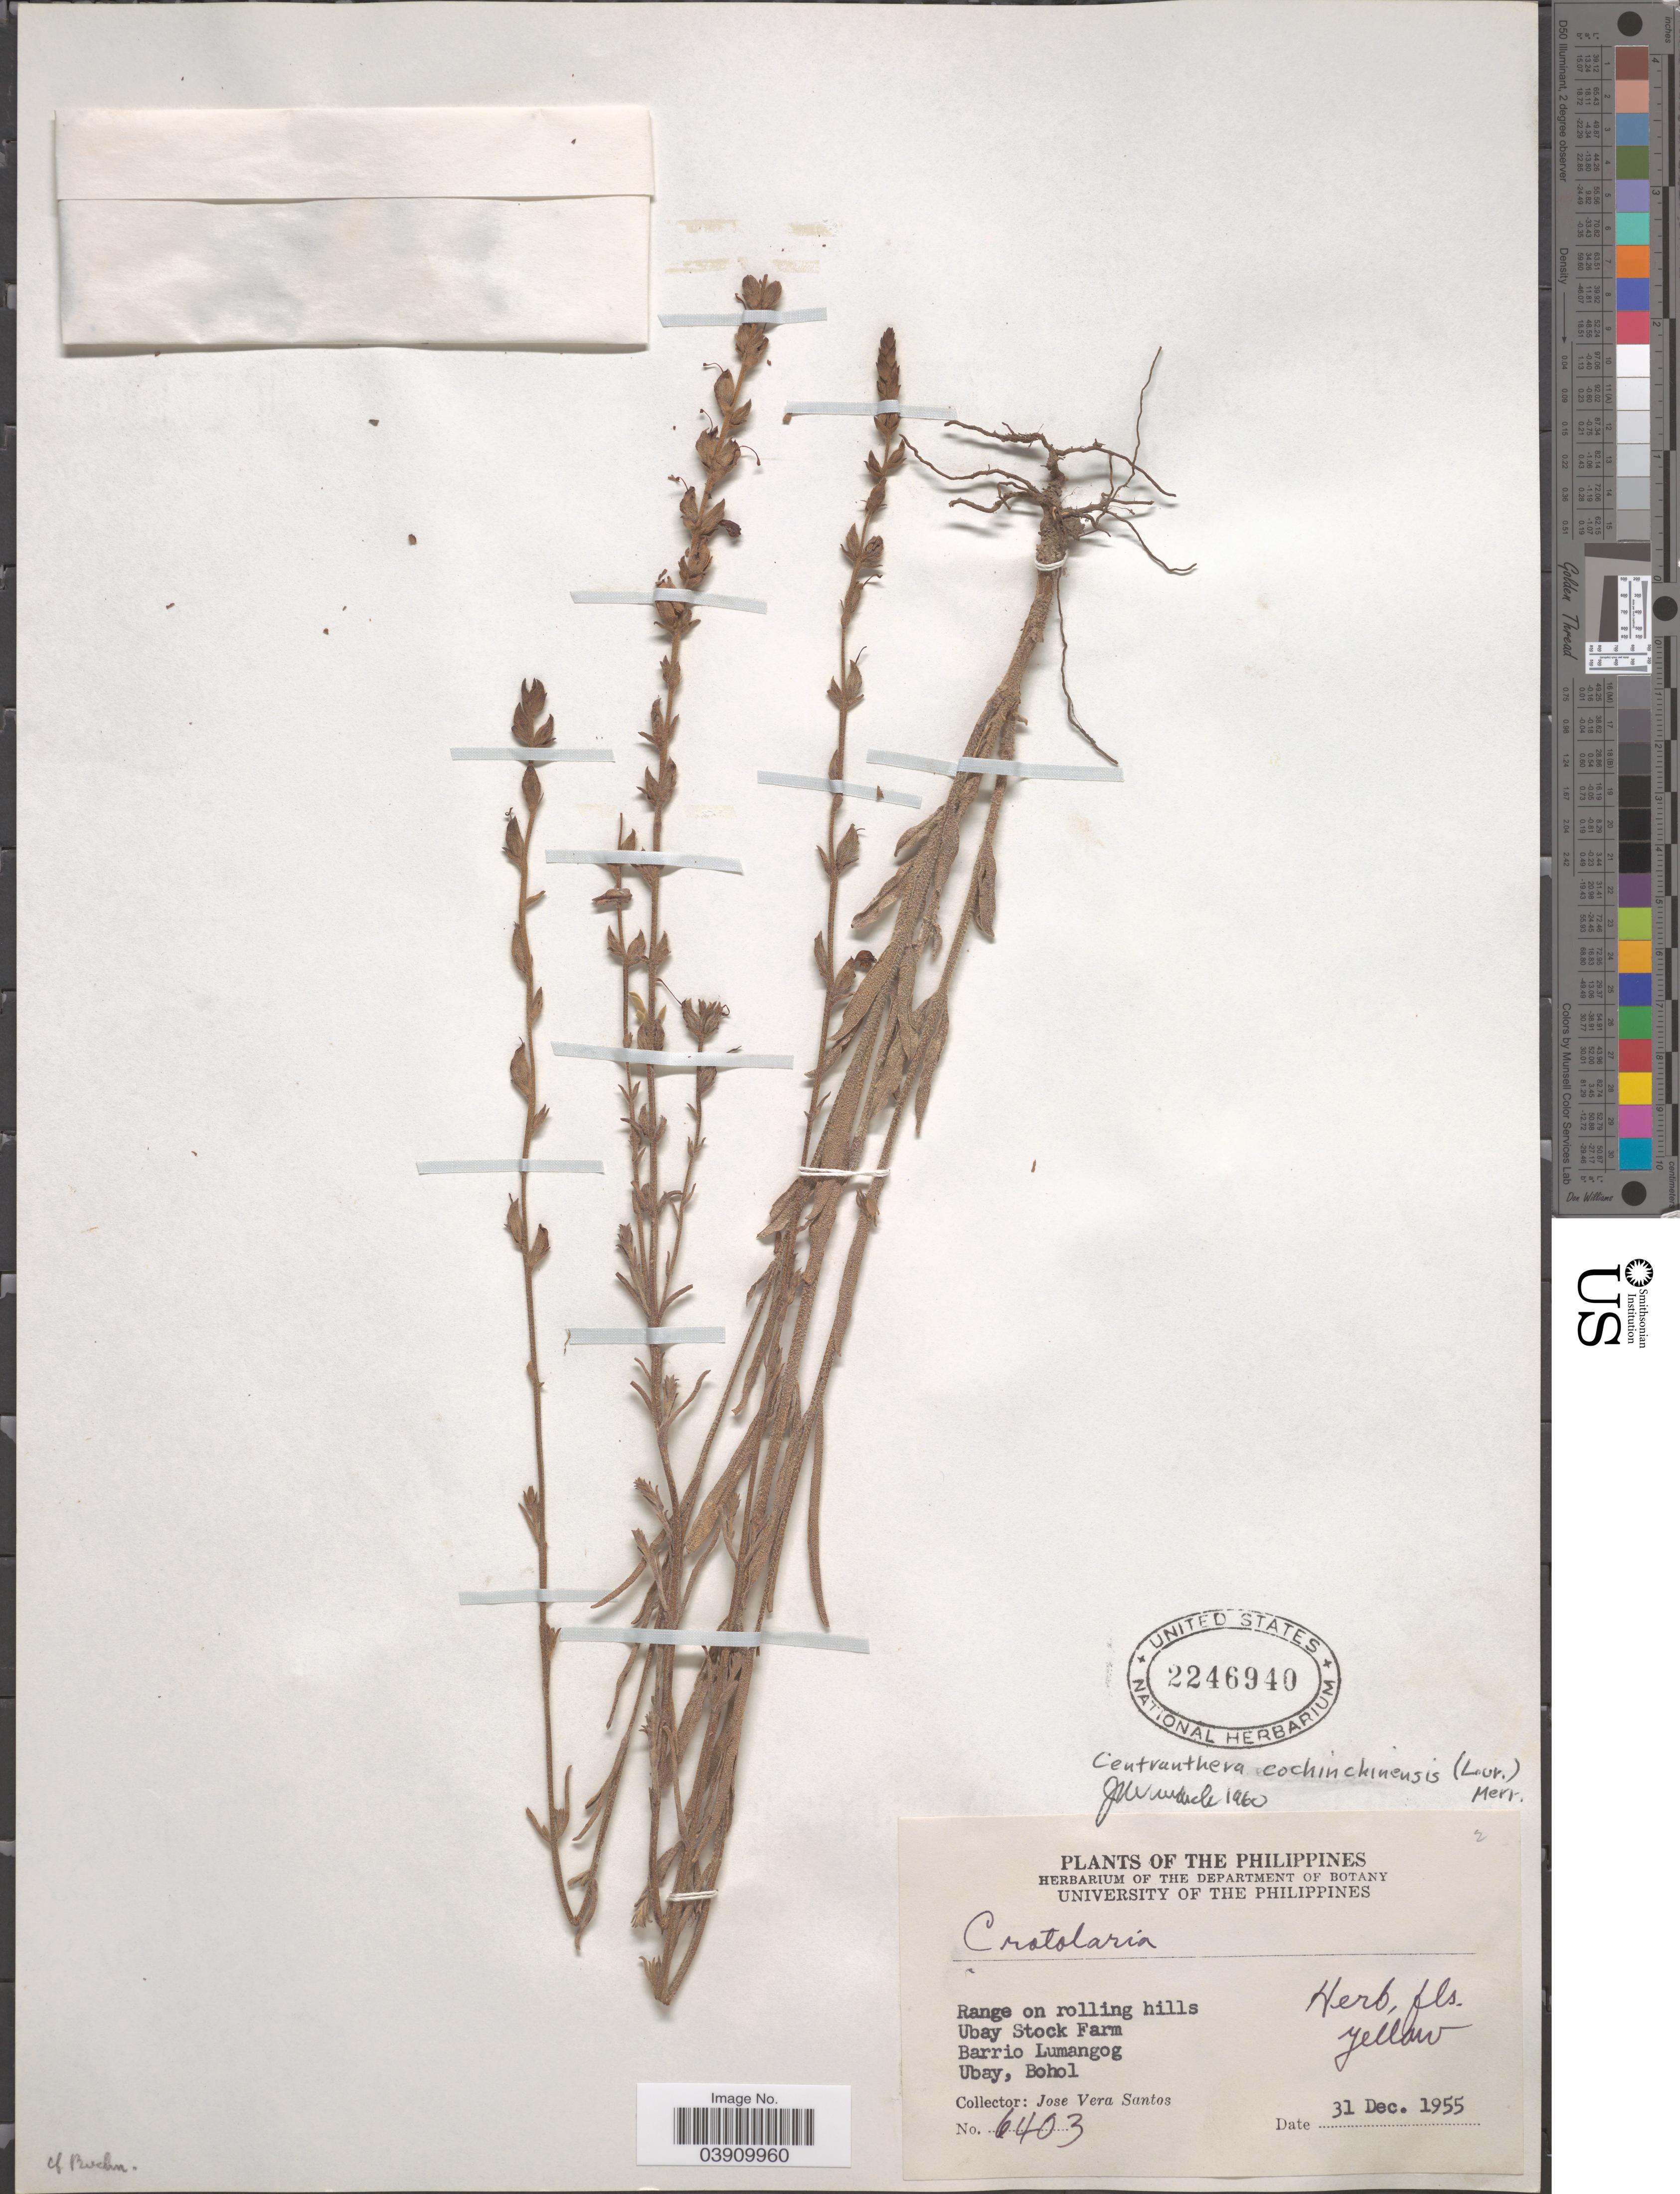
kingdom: Plantae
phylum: Tracheophyta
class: Magnoliopsida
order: Lamiales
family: Orobanchaceae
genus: Centranthera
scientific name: Centranthera cochinchinensis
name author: (Lour.) Merr.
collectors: J. Santos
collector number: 6403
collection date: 1955-12-31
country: Philippines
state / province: Central Visayas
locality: Ubay Stock Farm. Barrio Lumangog. Ubay, Bohol.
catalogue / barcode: US 2246940